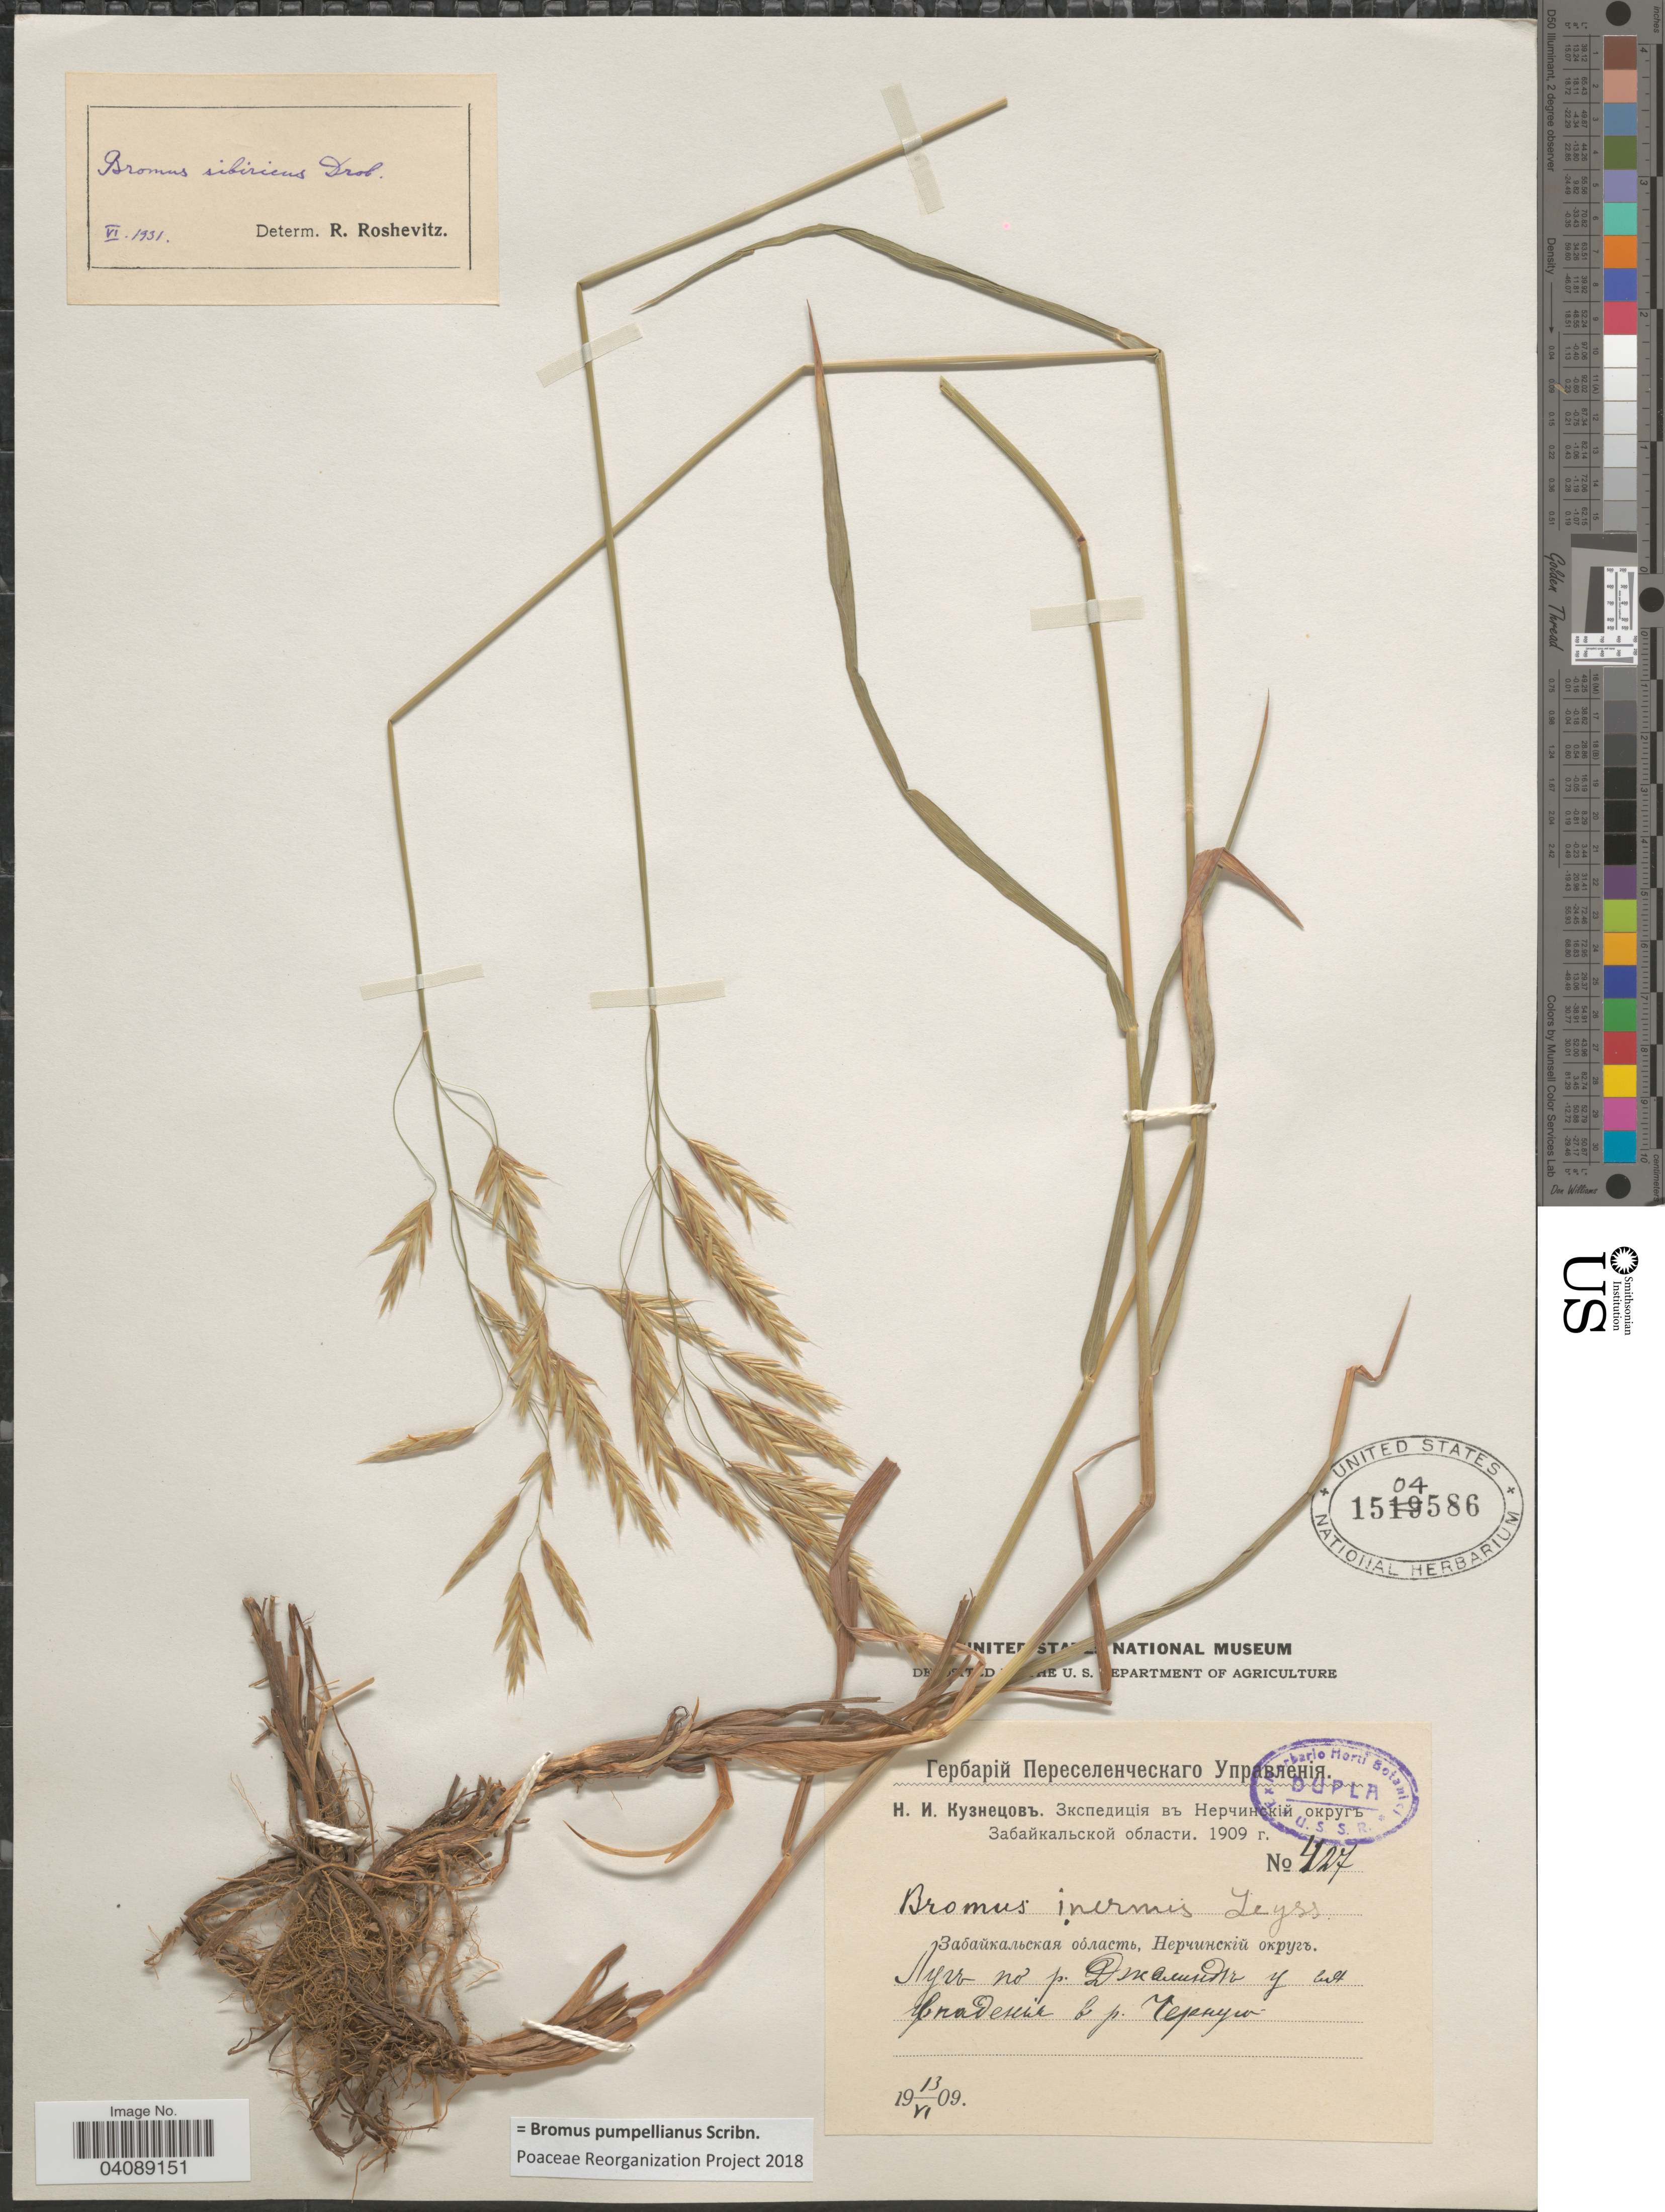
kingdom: Plantae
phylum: Tracheophyta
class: Liliopsida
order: Poales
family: Poaceae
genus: Bromus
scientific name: Bromus pumpellianus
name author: Scribn.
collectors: N. Kuznetsov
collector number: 427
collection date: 1909-06-13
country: Russian Federation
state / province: Zabaykalsky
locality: River Dzhalinda near confluence with river Chernaya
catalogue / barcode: US 1504586